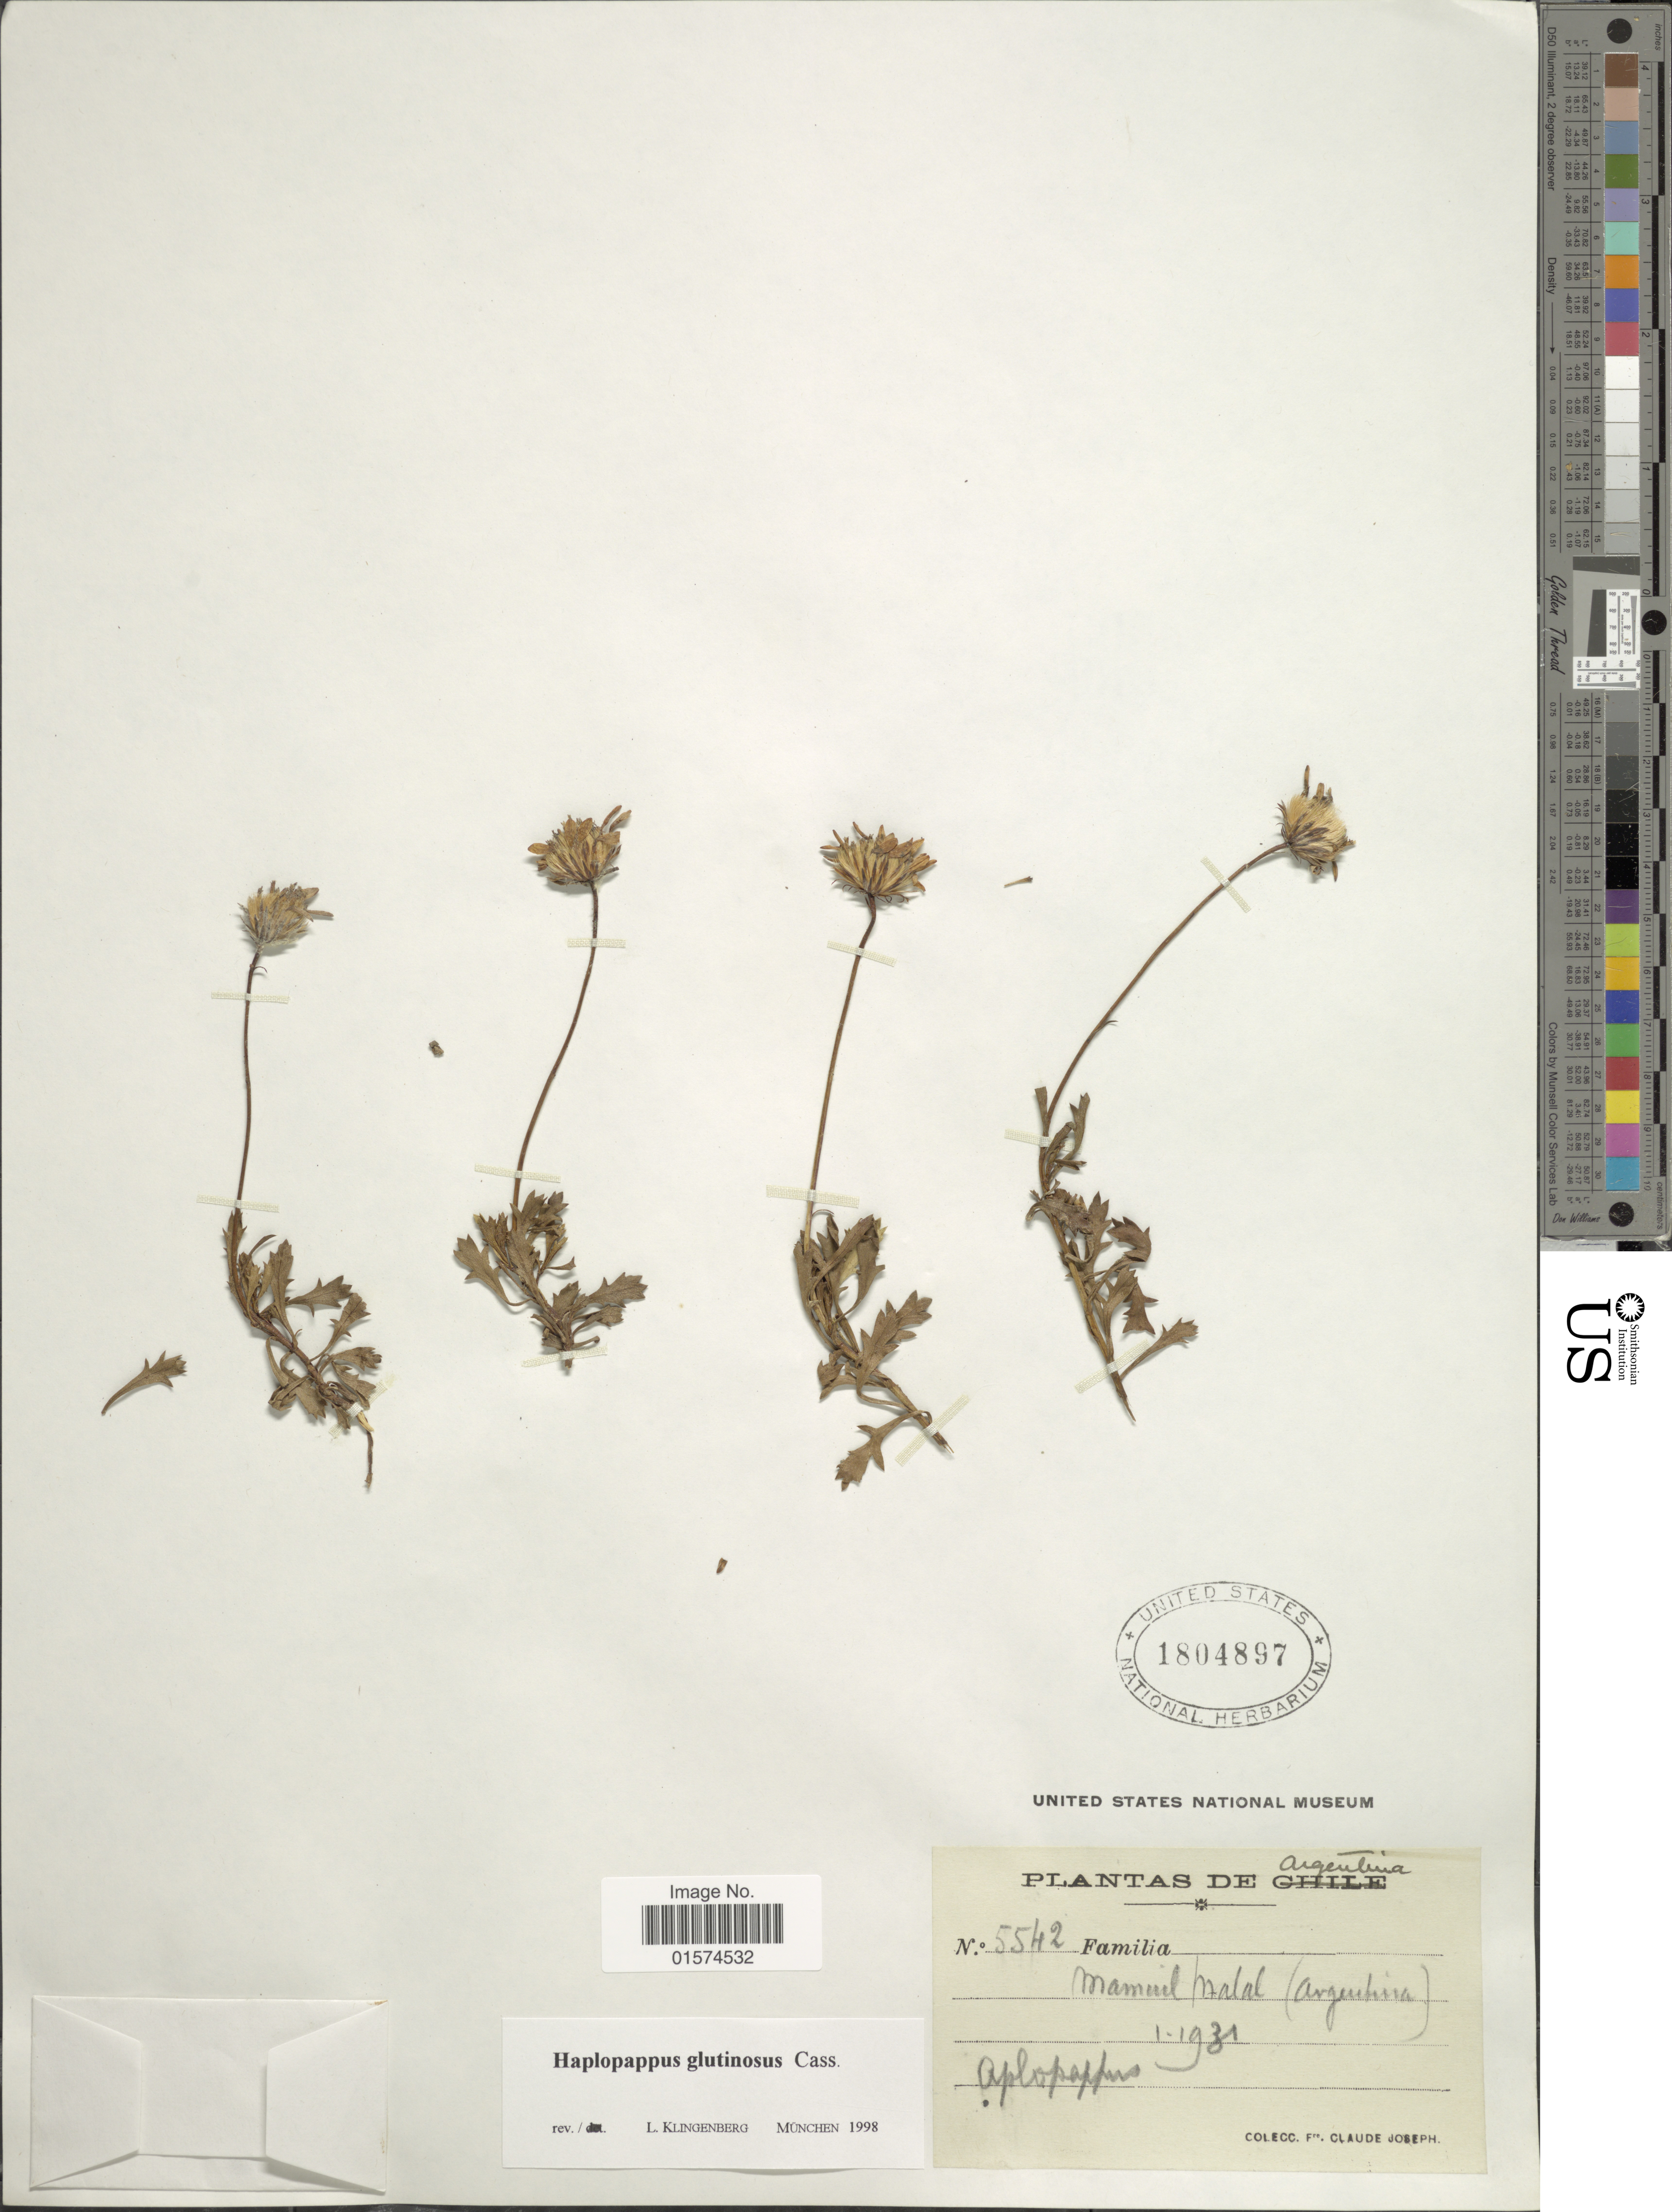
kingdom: Plantae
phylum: Tracheophyta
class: Magnoliopsida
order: Asterales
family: Asteraceae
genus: Haplopappus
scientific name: Haplopappus glutinosus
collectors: Frere Claude Joseph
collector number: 5542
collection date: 1931-01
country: Argentina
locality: Aplopappus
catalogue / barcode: US 1804897